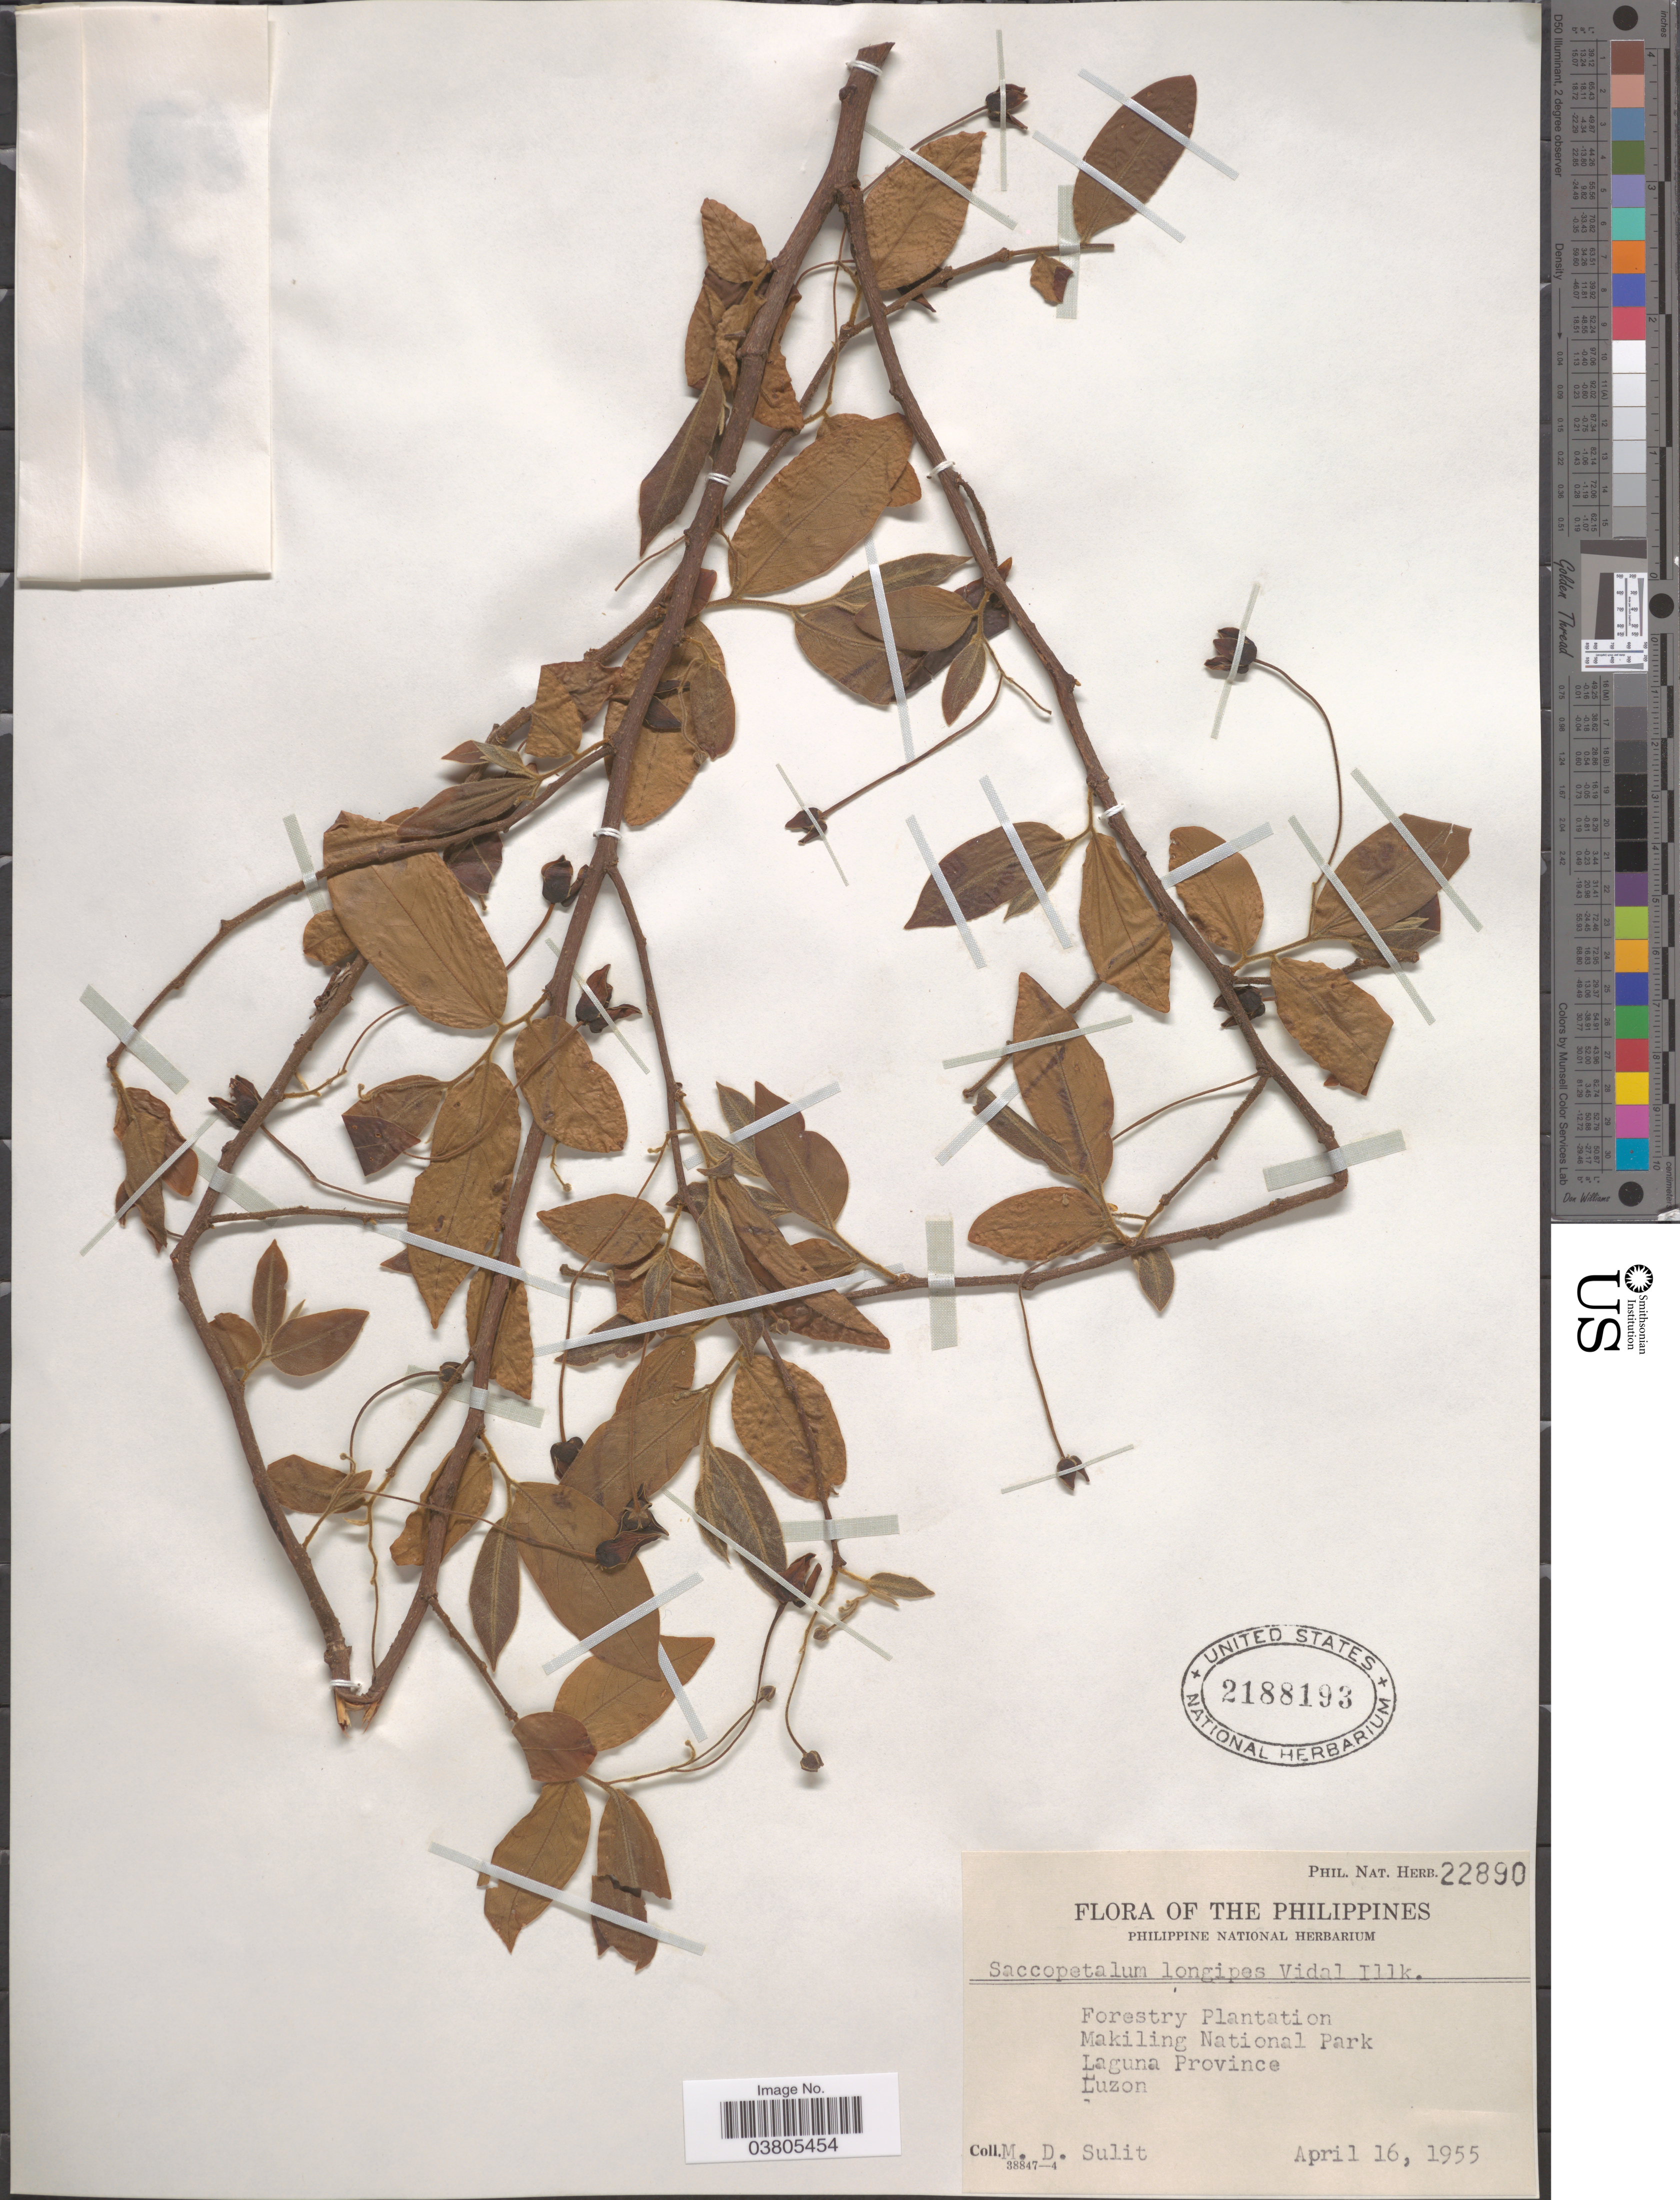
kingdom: Plantae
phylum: Tracheophyta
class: Magnoliopsida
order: Magnoliales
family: Annonaceae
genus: Miliusa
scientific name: Miliusa longipes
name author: King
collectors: M. Sulit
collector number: Phil. Nat. Herb. 22890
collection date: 1955-04-16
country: Philippines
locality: Forestry Plantation. Makiling National Park, Laguna Province, Luzon.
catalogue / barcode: US 2188193